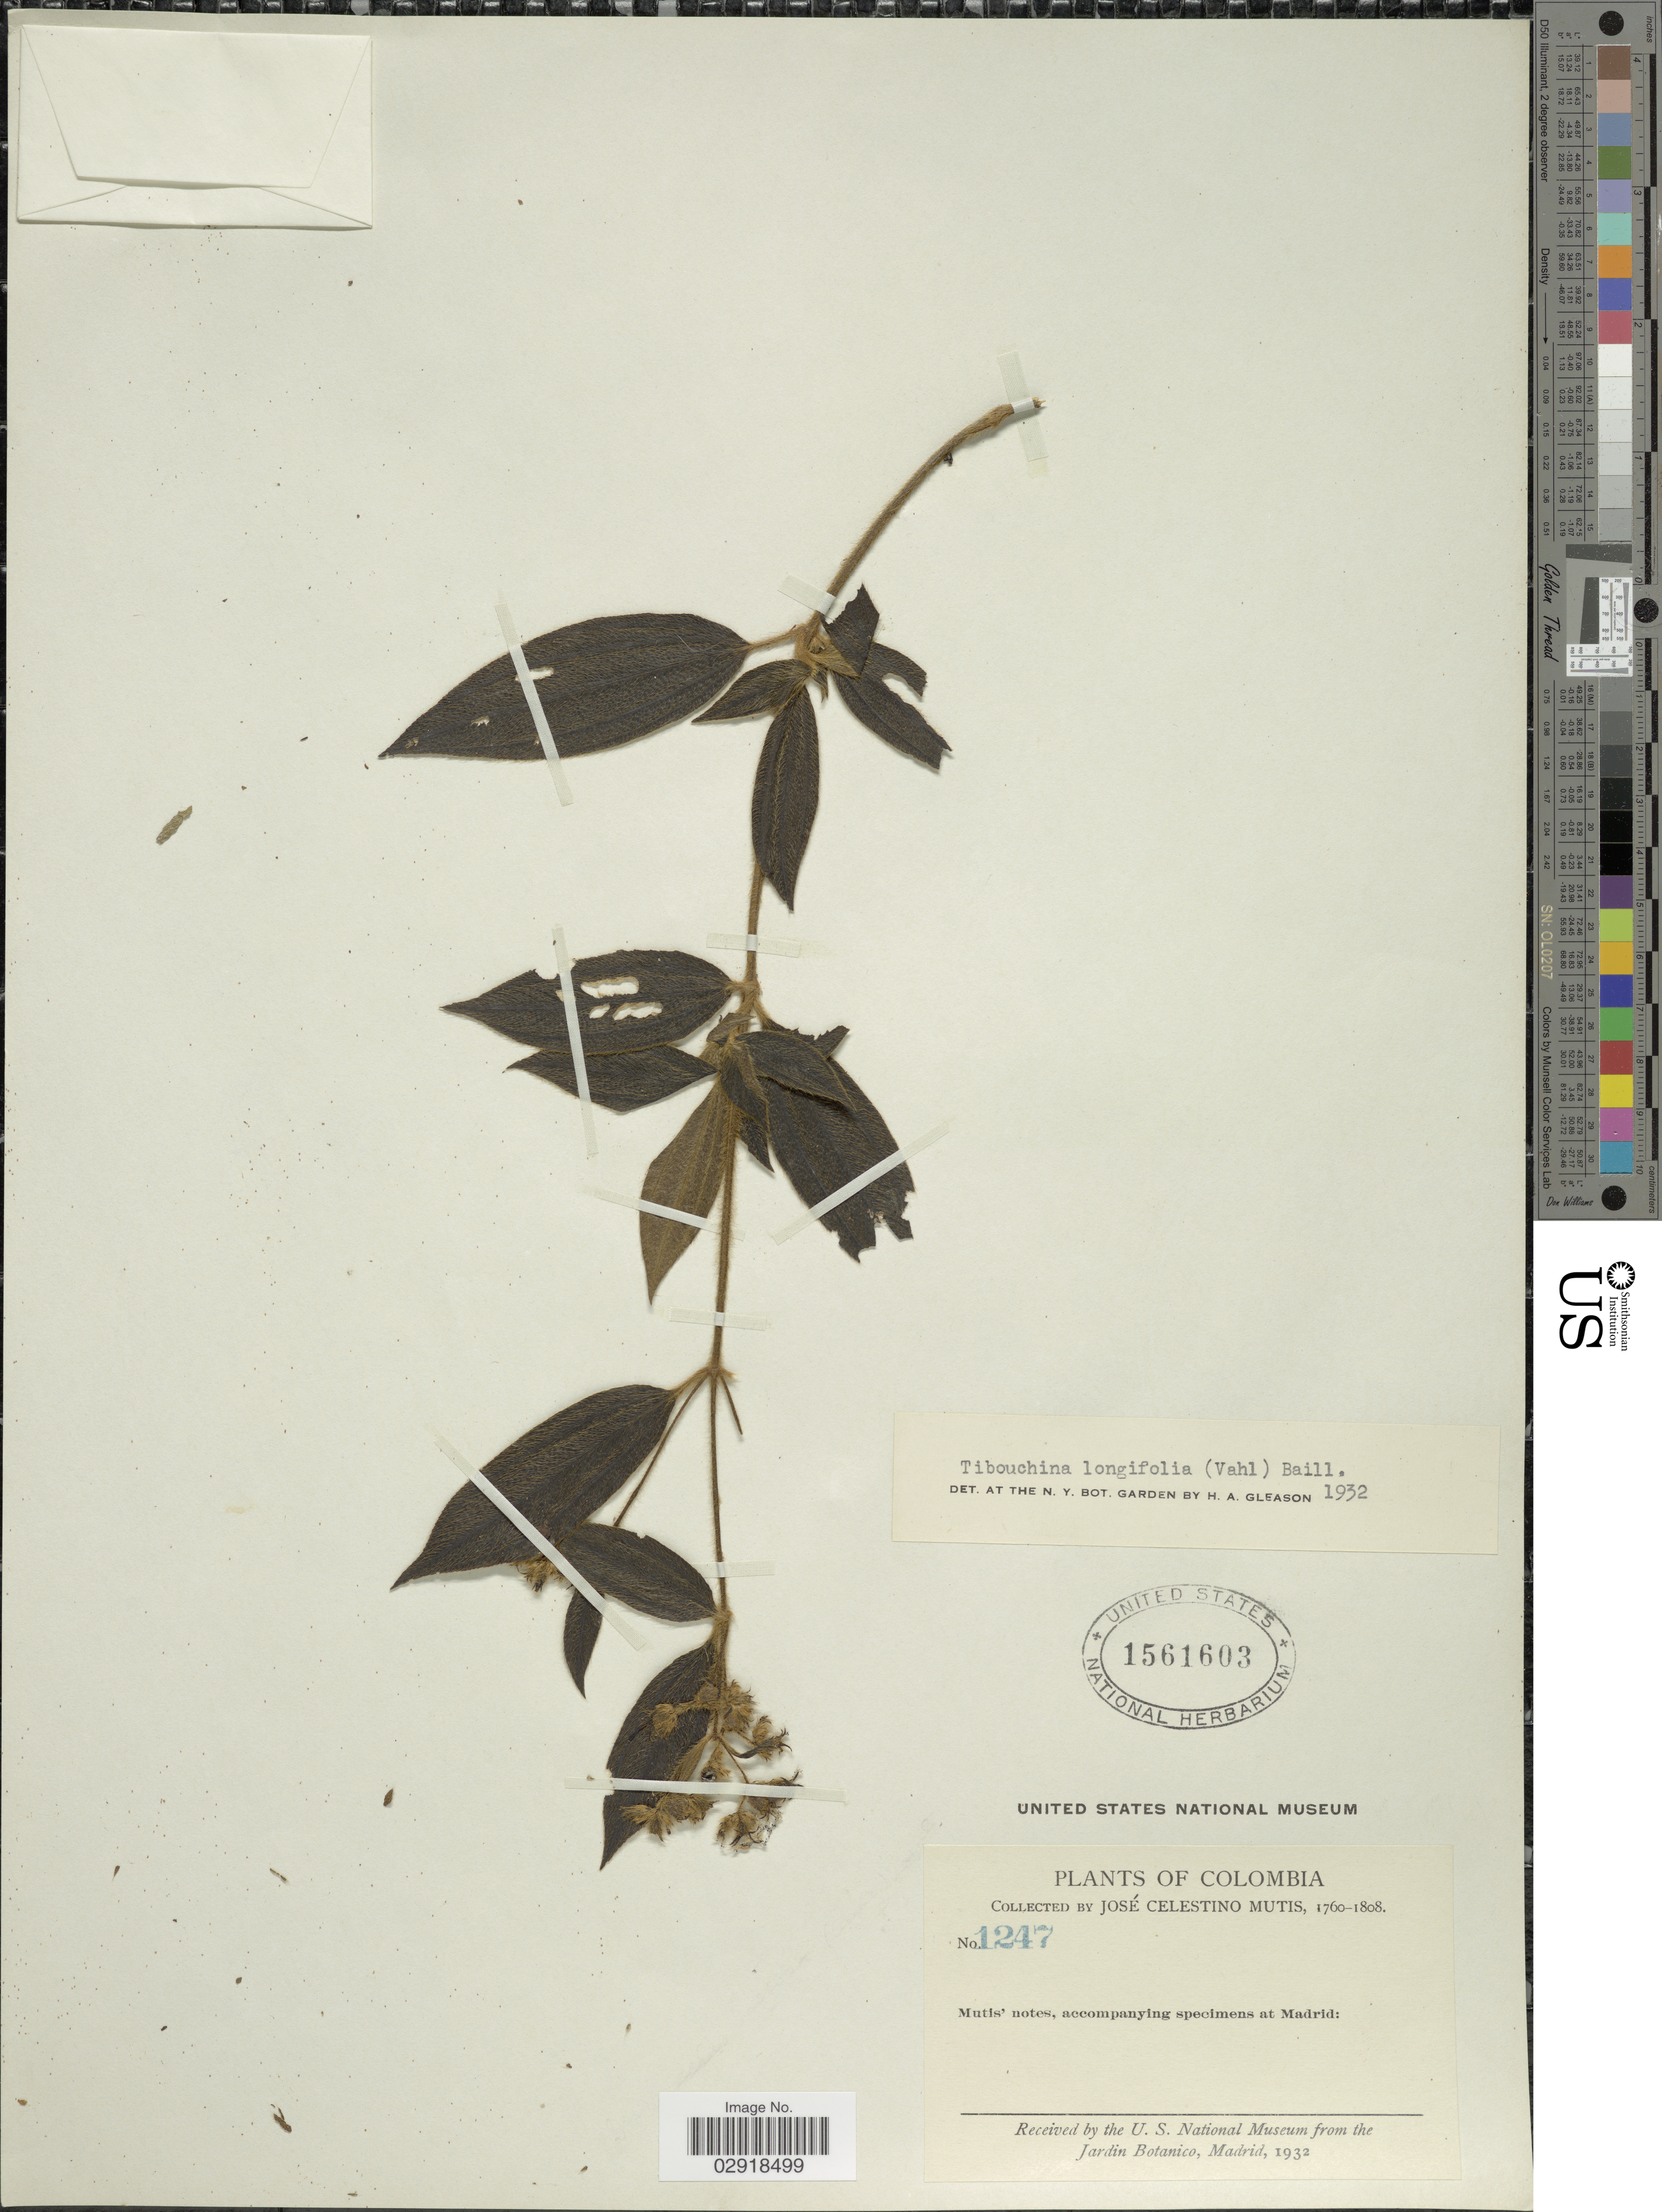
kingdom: Plantae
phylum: Tracheophyta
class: Magnoliopsida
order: Myrtales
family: Melastomataceae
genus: Chaetogastra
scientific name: Chaetogastra longifolia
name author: (Vahl) DC.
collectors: J. C. B. Mutis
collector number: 1247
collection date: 1760/1808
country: Colombia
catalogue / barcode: US 1561603